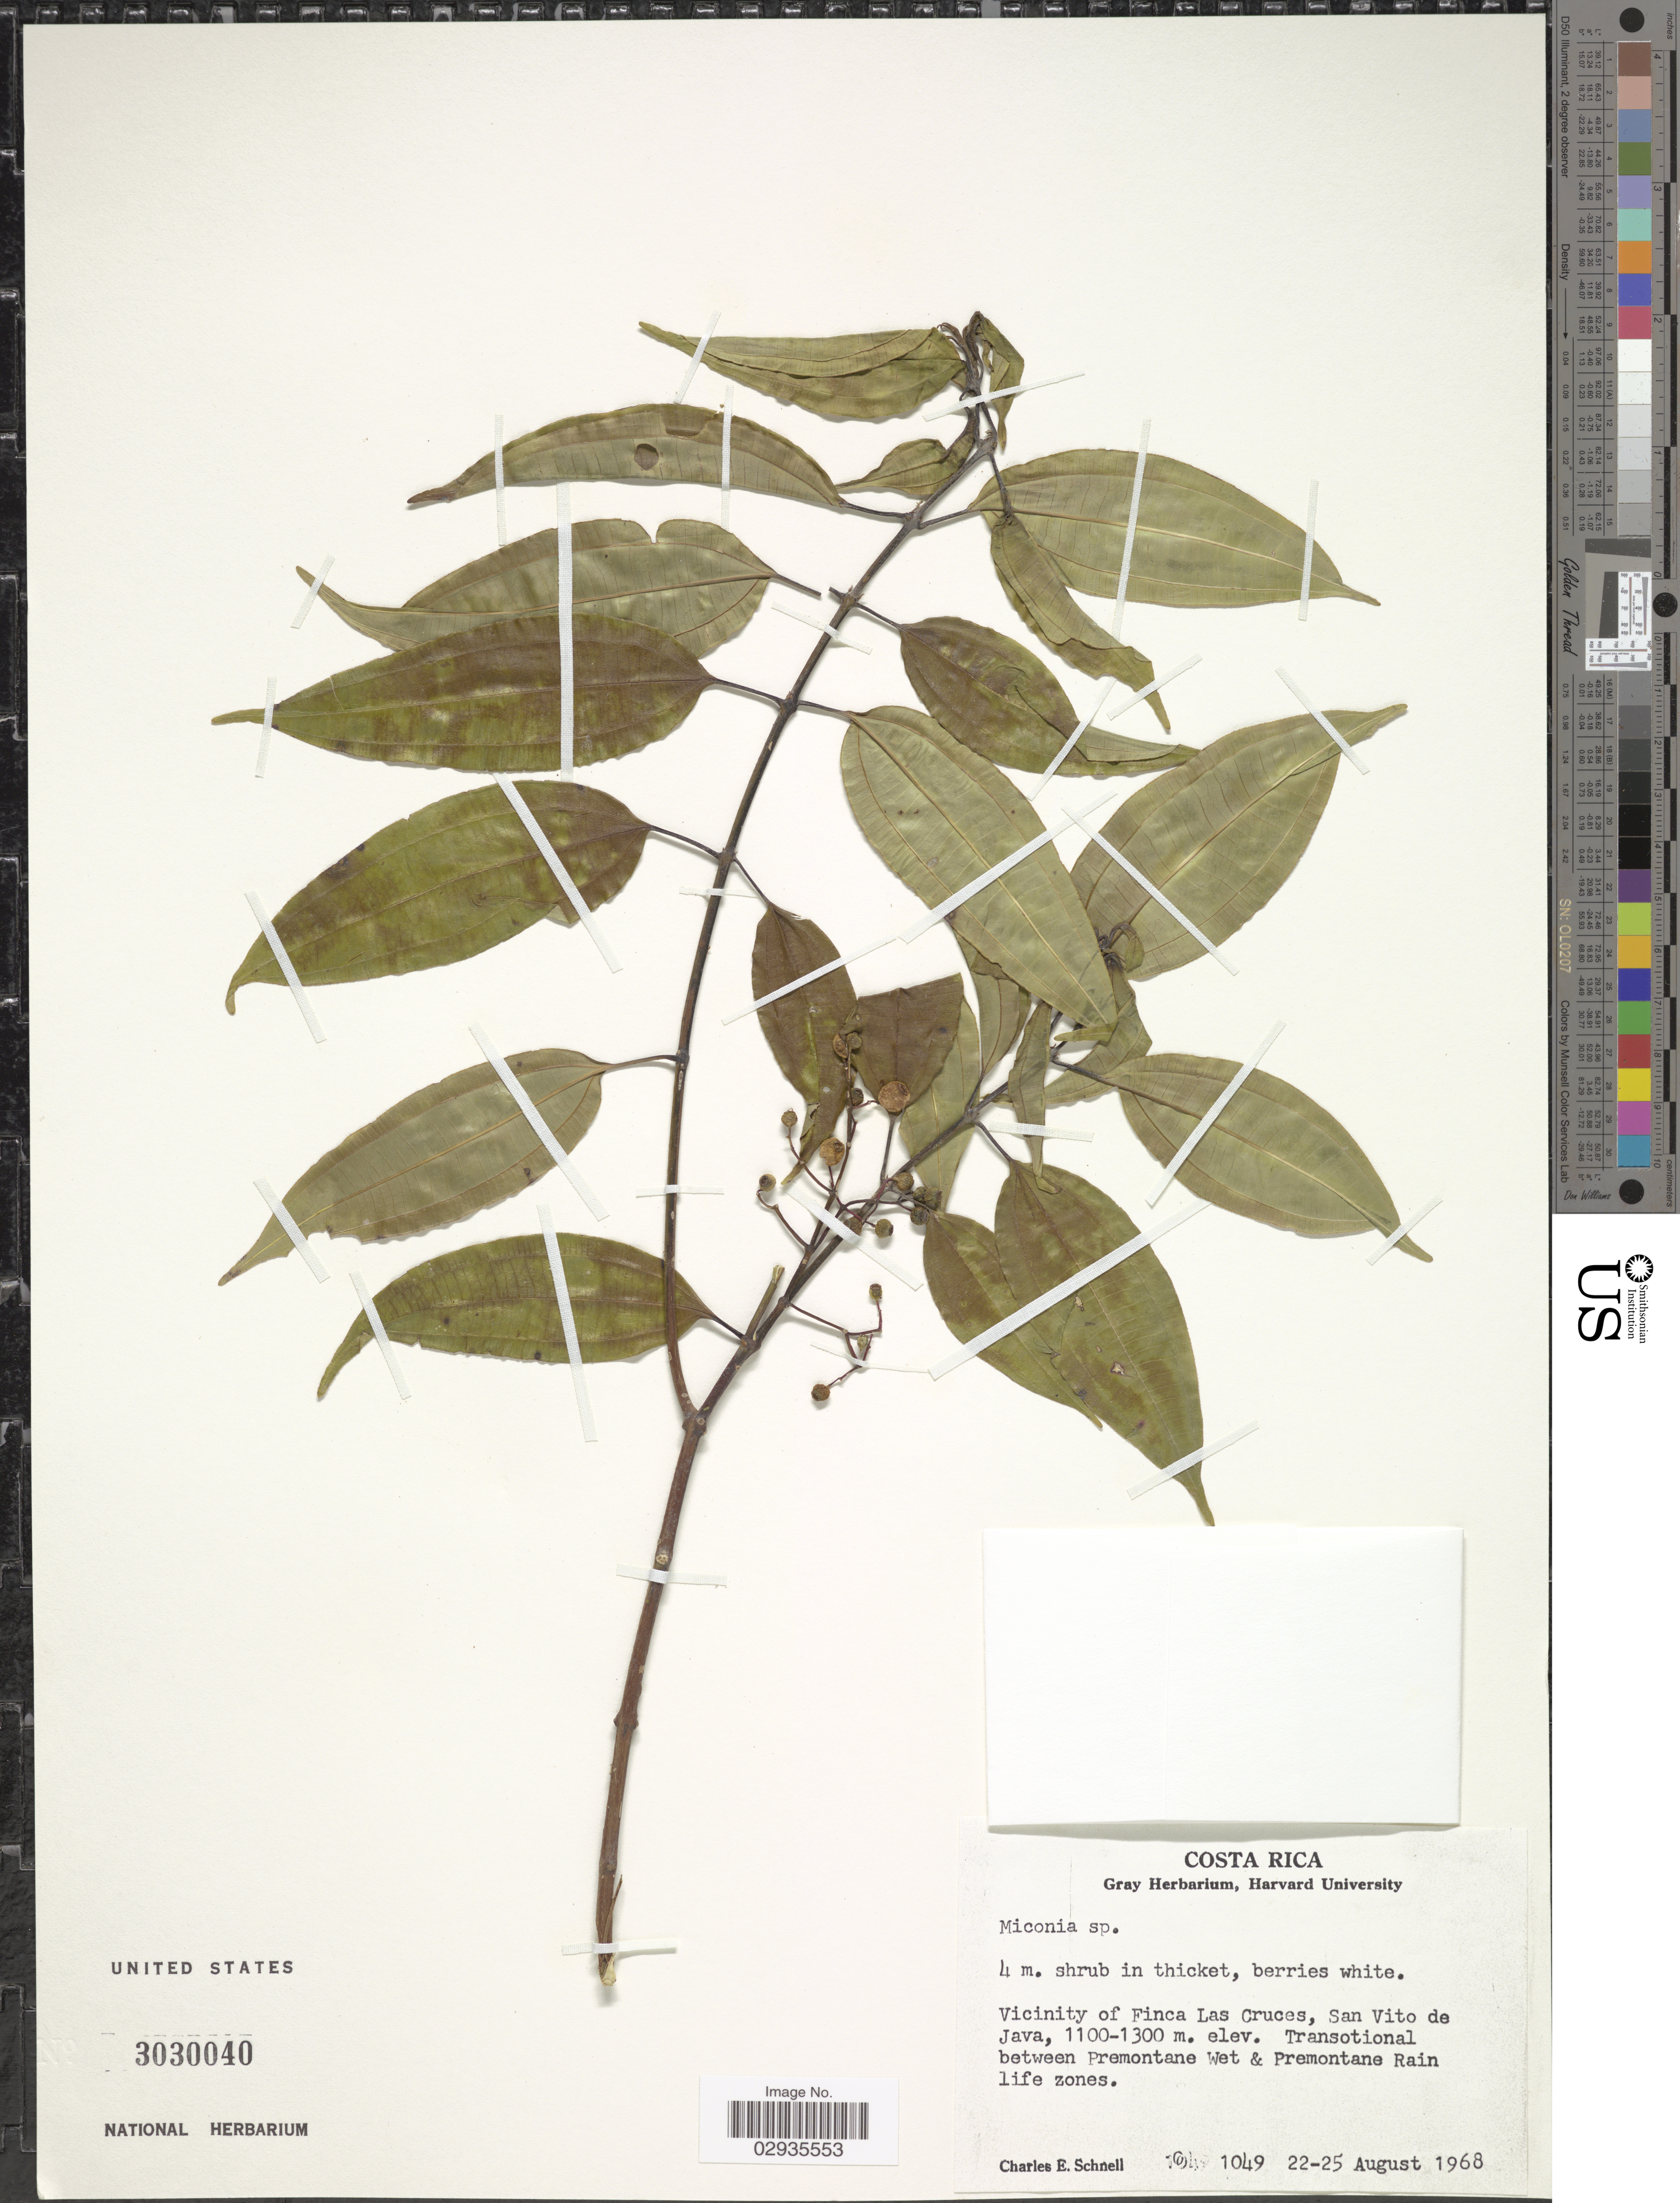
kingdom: Plantae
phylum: Tracheophyta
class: Magnoliopsida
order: Myrtales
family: Melastomataceae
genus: Miconia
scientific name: Miconia sp.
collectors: C. Schnell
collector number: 1049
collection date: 1968-08-22/1968-08-25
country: Costa Rica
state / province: Puntarenas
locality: Vicinity of Finca Las Cruces, San Vito de Java, Transitional between Premontane Wet & Premontane Rain life zones.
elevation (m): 1100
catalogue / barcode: US 3030040